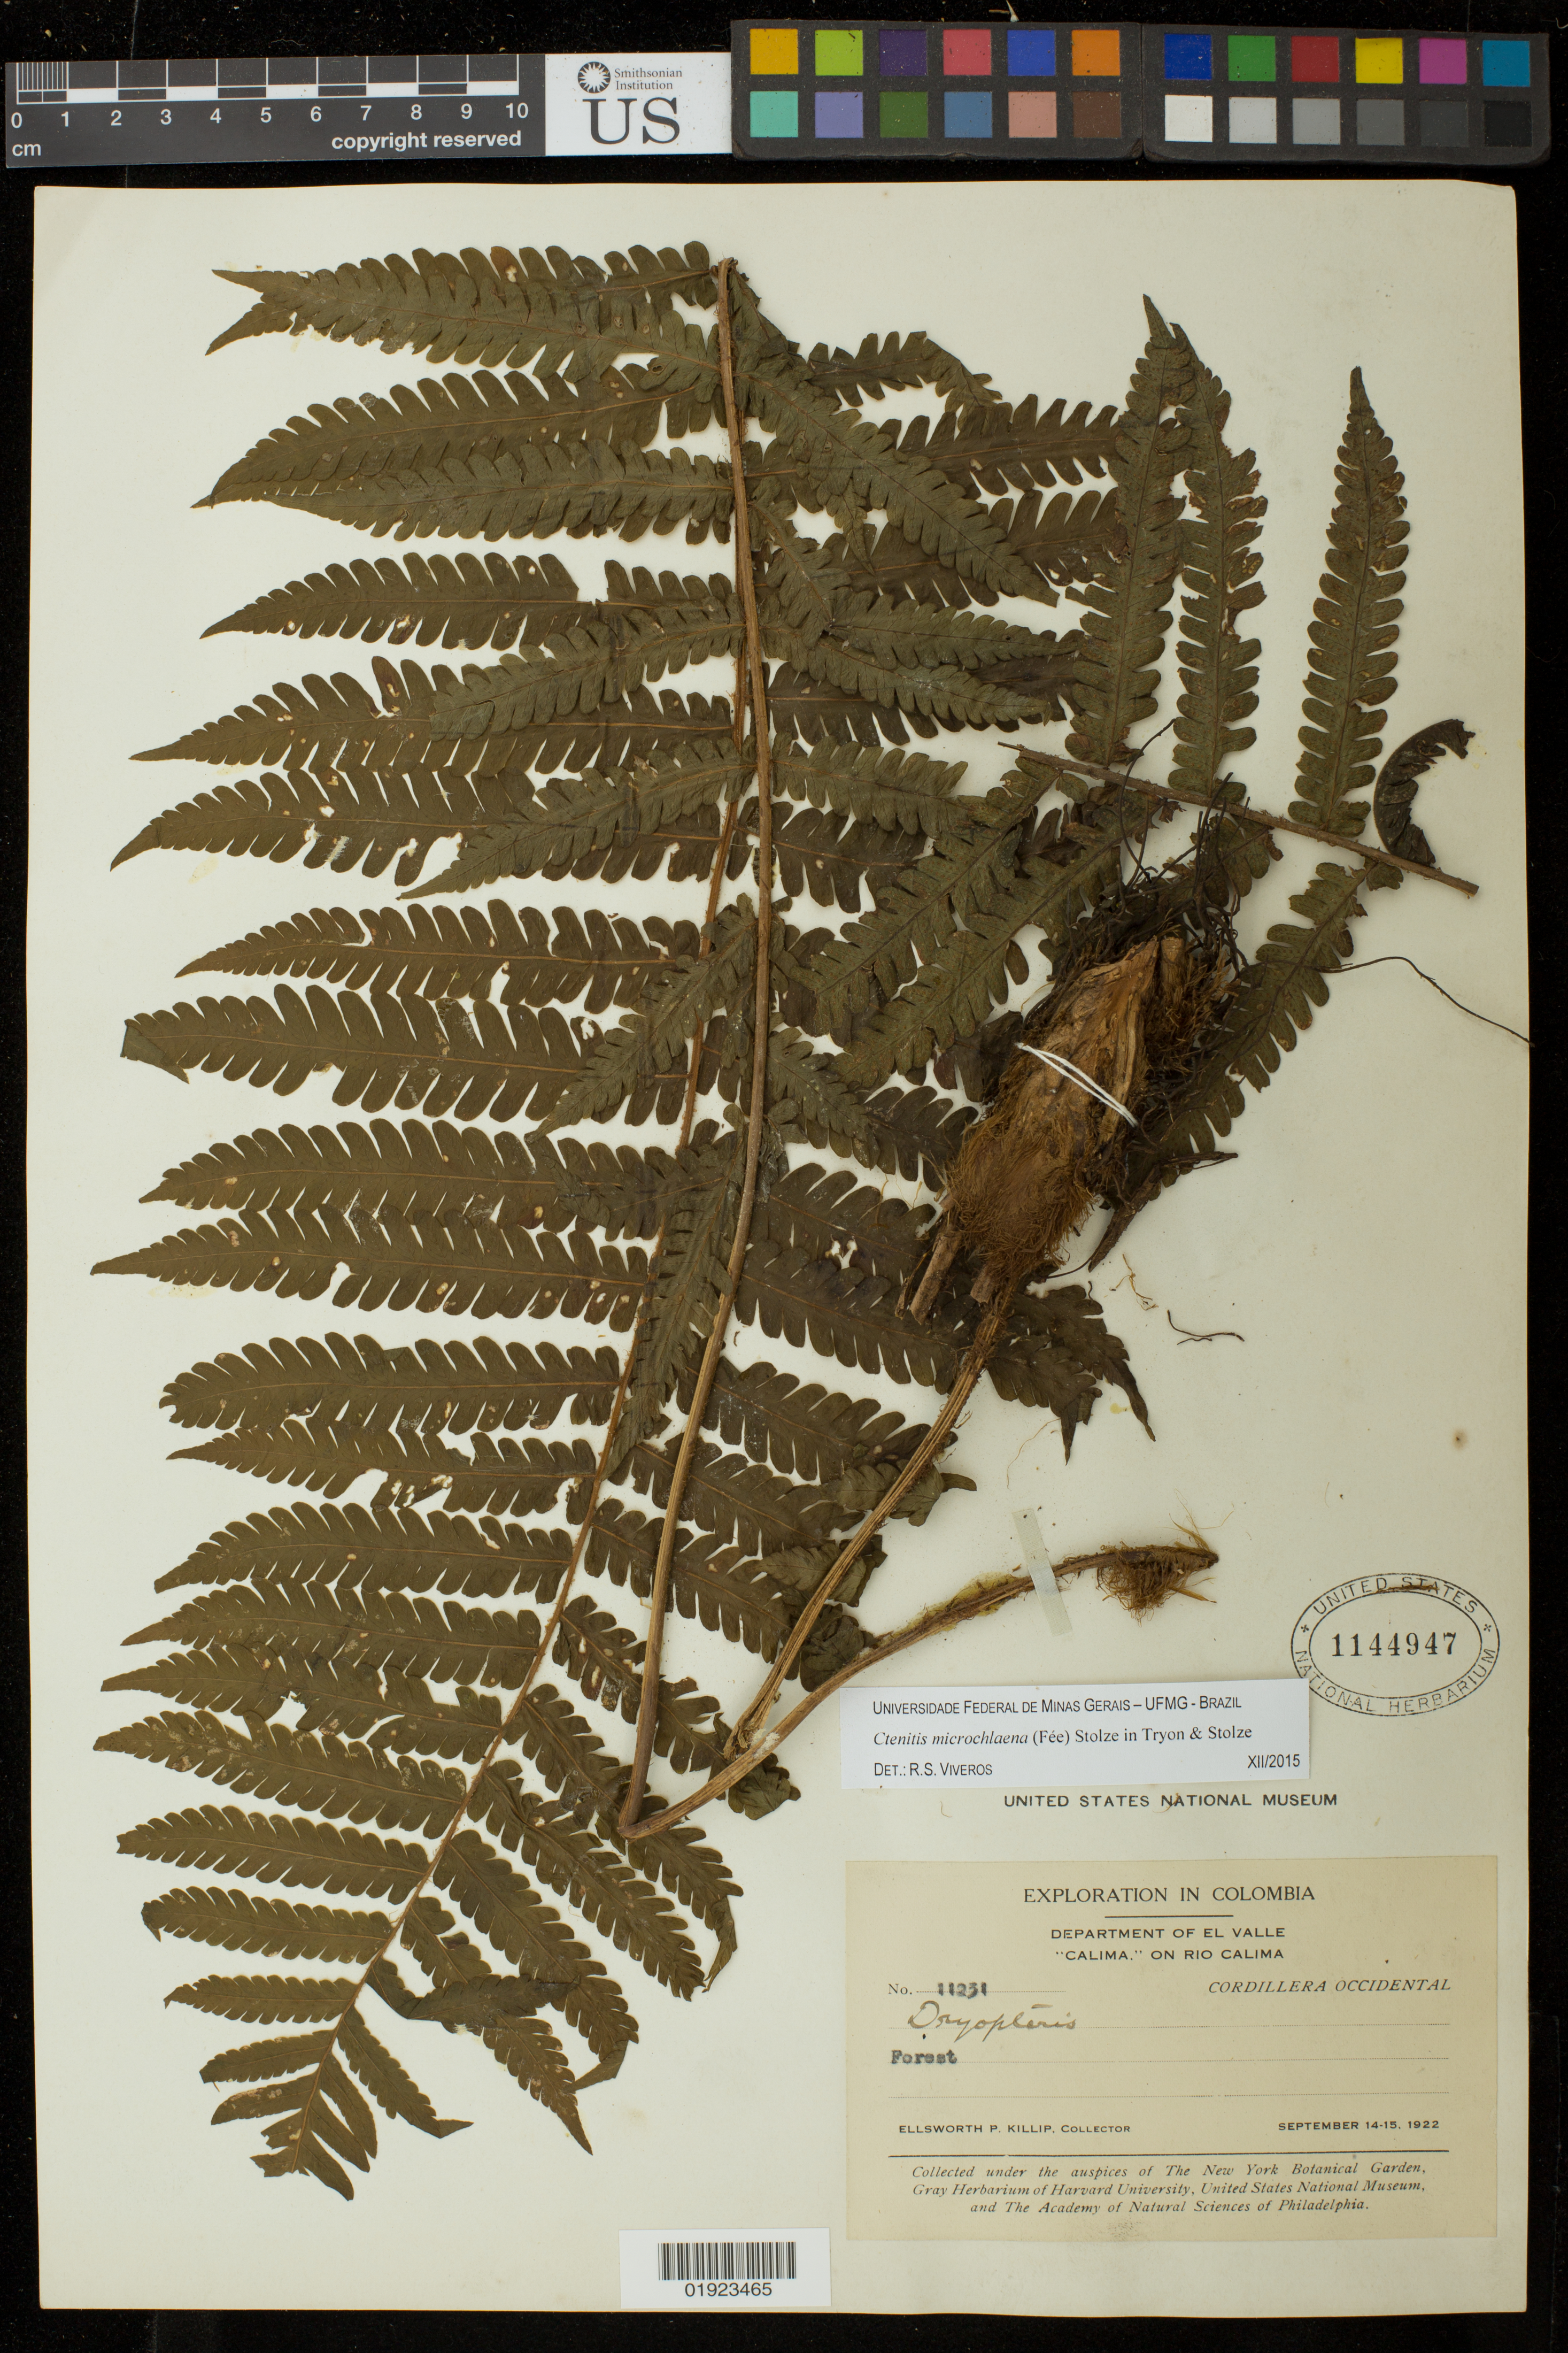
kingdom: Plantae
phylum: Tracheophyta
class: Polypodiopsida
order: Polypodiales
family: Dryopteridaceae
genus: Ctenitis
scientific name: Ctenitis microchlaena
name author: (Fée) Stolze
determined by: Viveros, R. S.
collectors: E. P. Killip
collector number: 11231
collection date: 1922-09-14/1922-09-15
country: Colombia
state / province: Valle del Cauca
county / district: Calima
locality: Rio Calima.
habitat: Forest.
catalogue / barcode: US 1144947